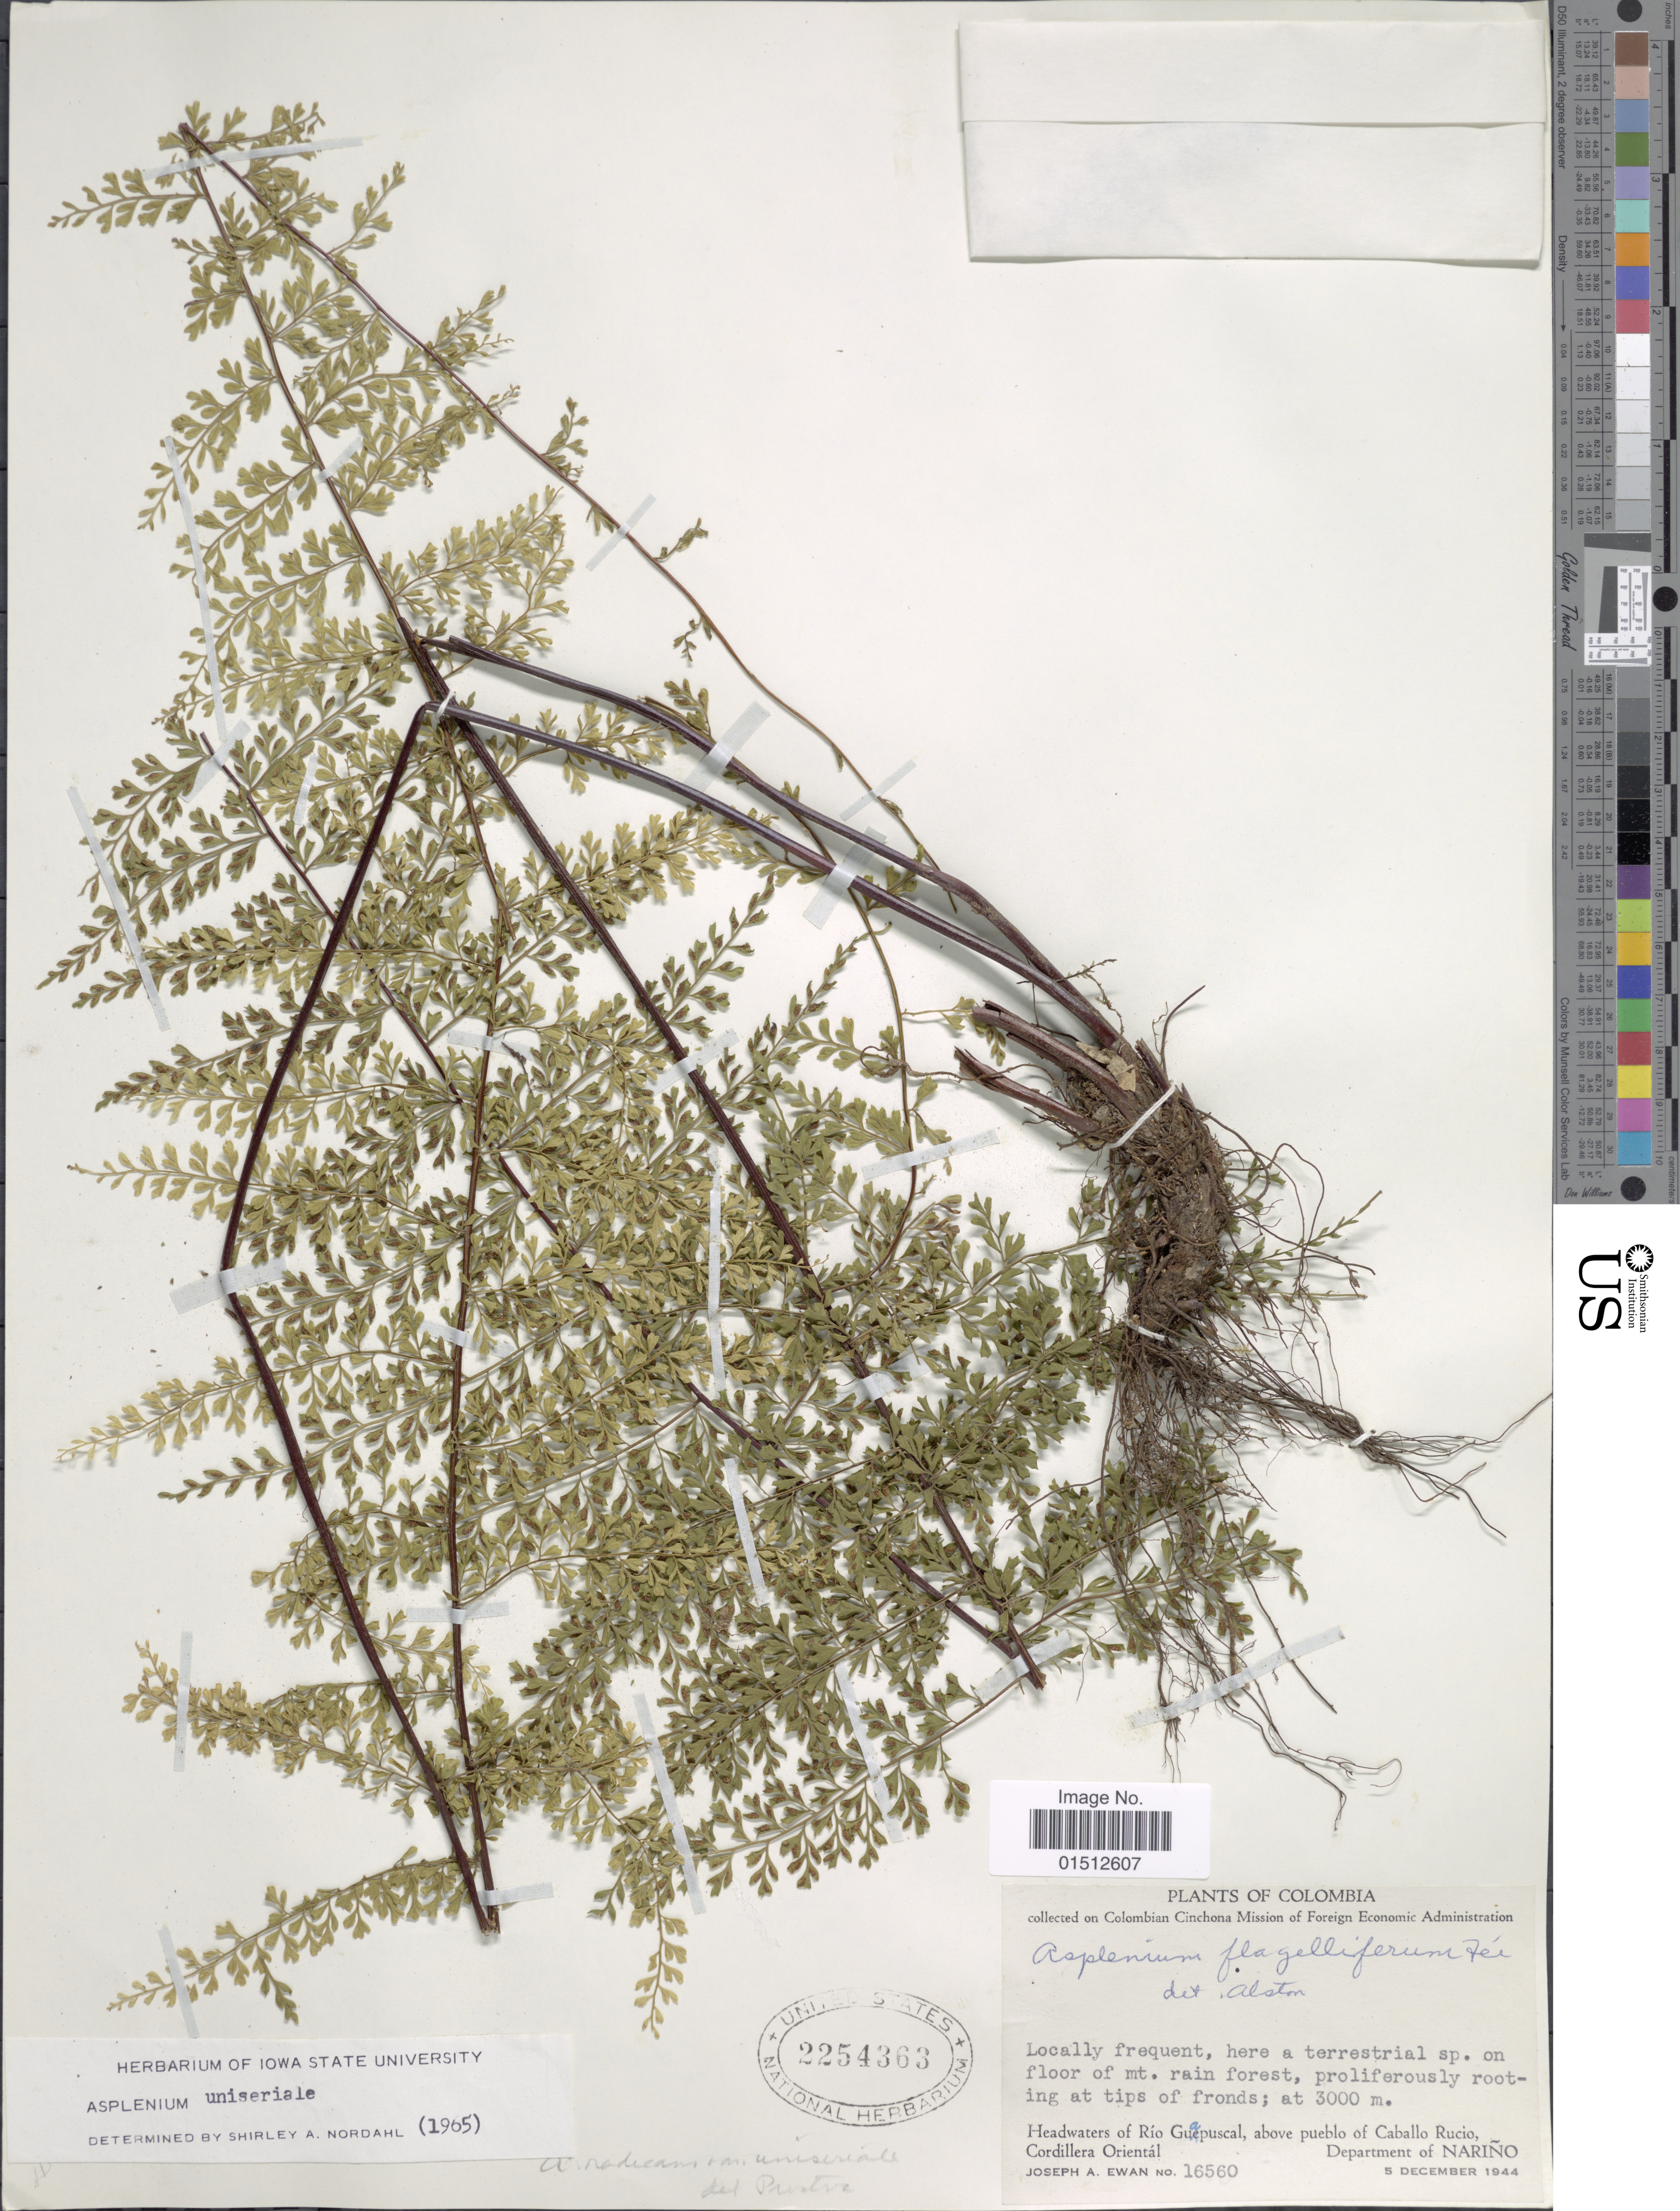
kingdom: Plantae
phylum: Tracheophyta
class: Polypodiopsida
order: Polypodiales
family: Aspleniaceae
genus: Asplenium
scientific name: Asplenium radicans var. uniserale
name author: (Raddi) L.D. Gómez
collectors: J. A. Ewan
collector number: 16560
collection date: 1944-12-05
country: Colombia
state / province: Nariño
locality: Colombia, Headwaters of Rio Guapuscal, above pueblo of Caballo Rucio, Department of Narino, Cordillera Oriental.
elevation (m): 3000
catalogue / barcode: US 2254363